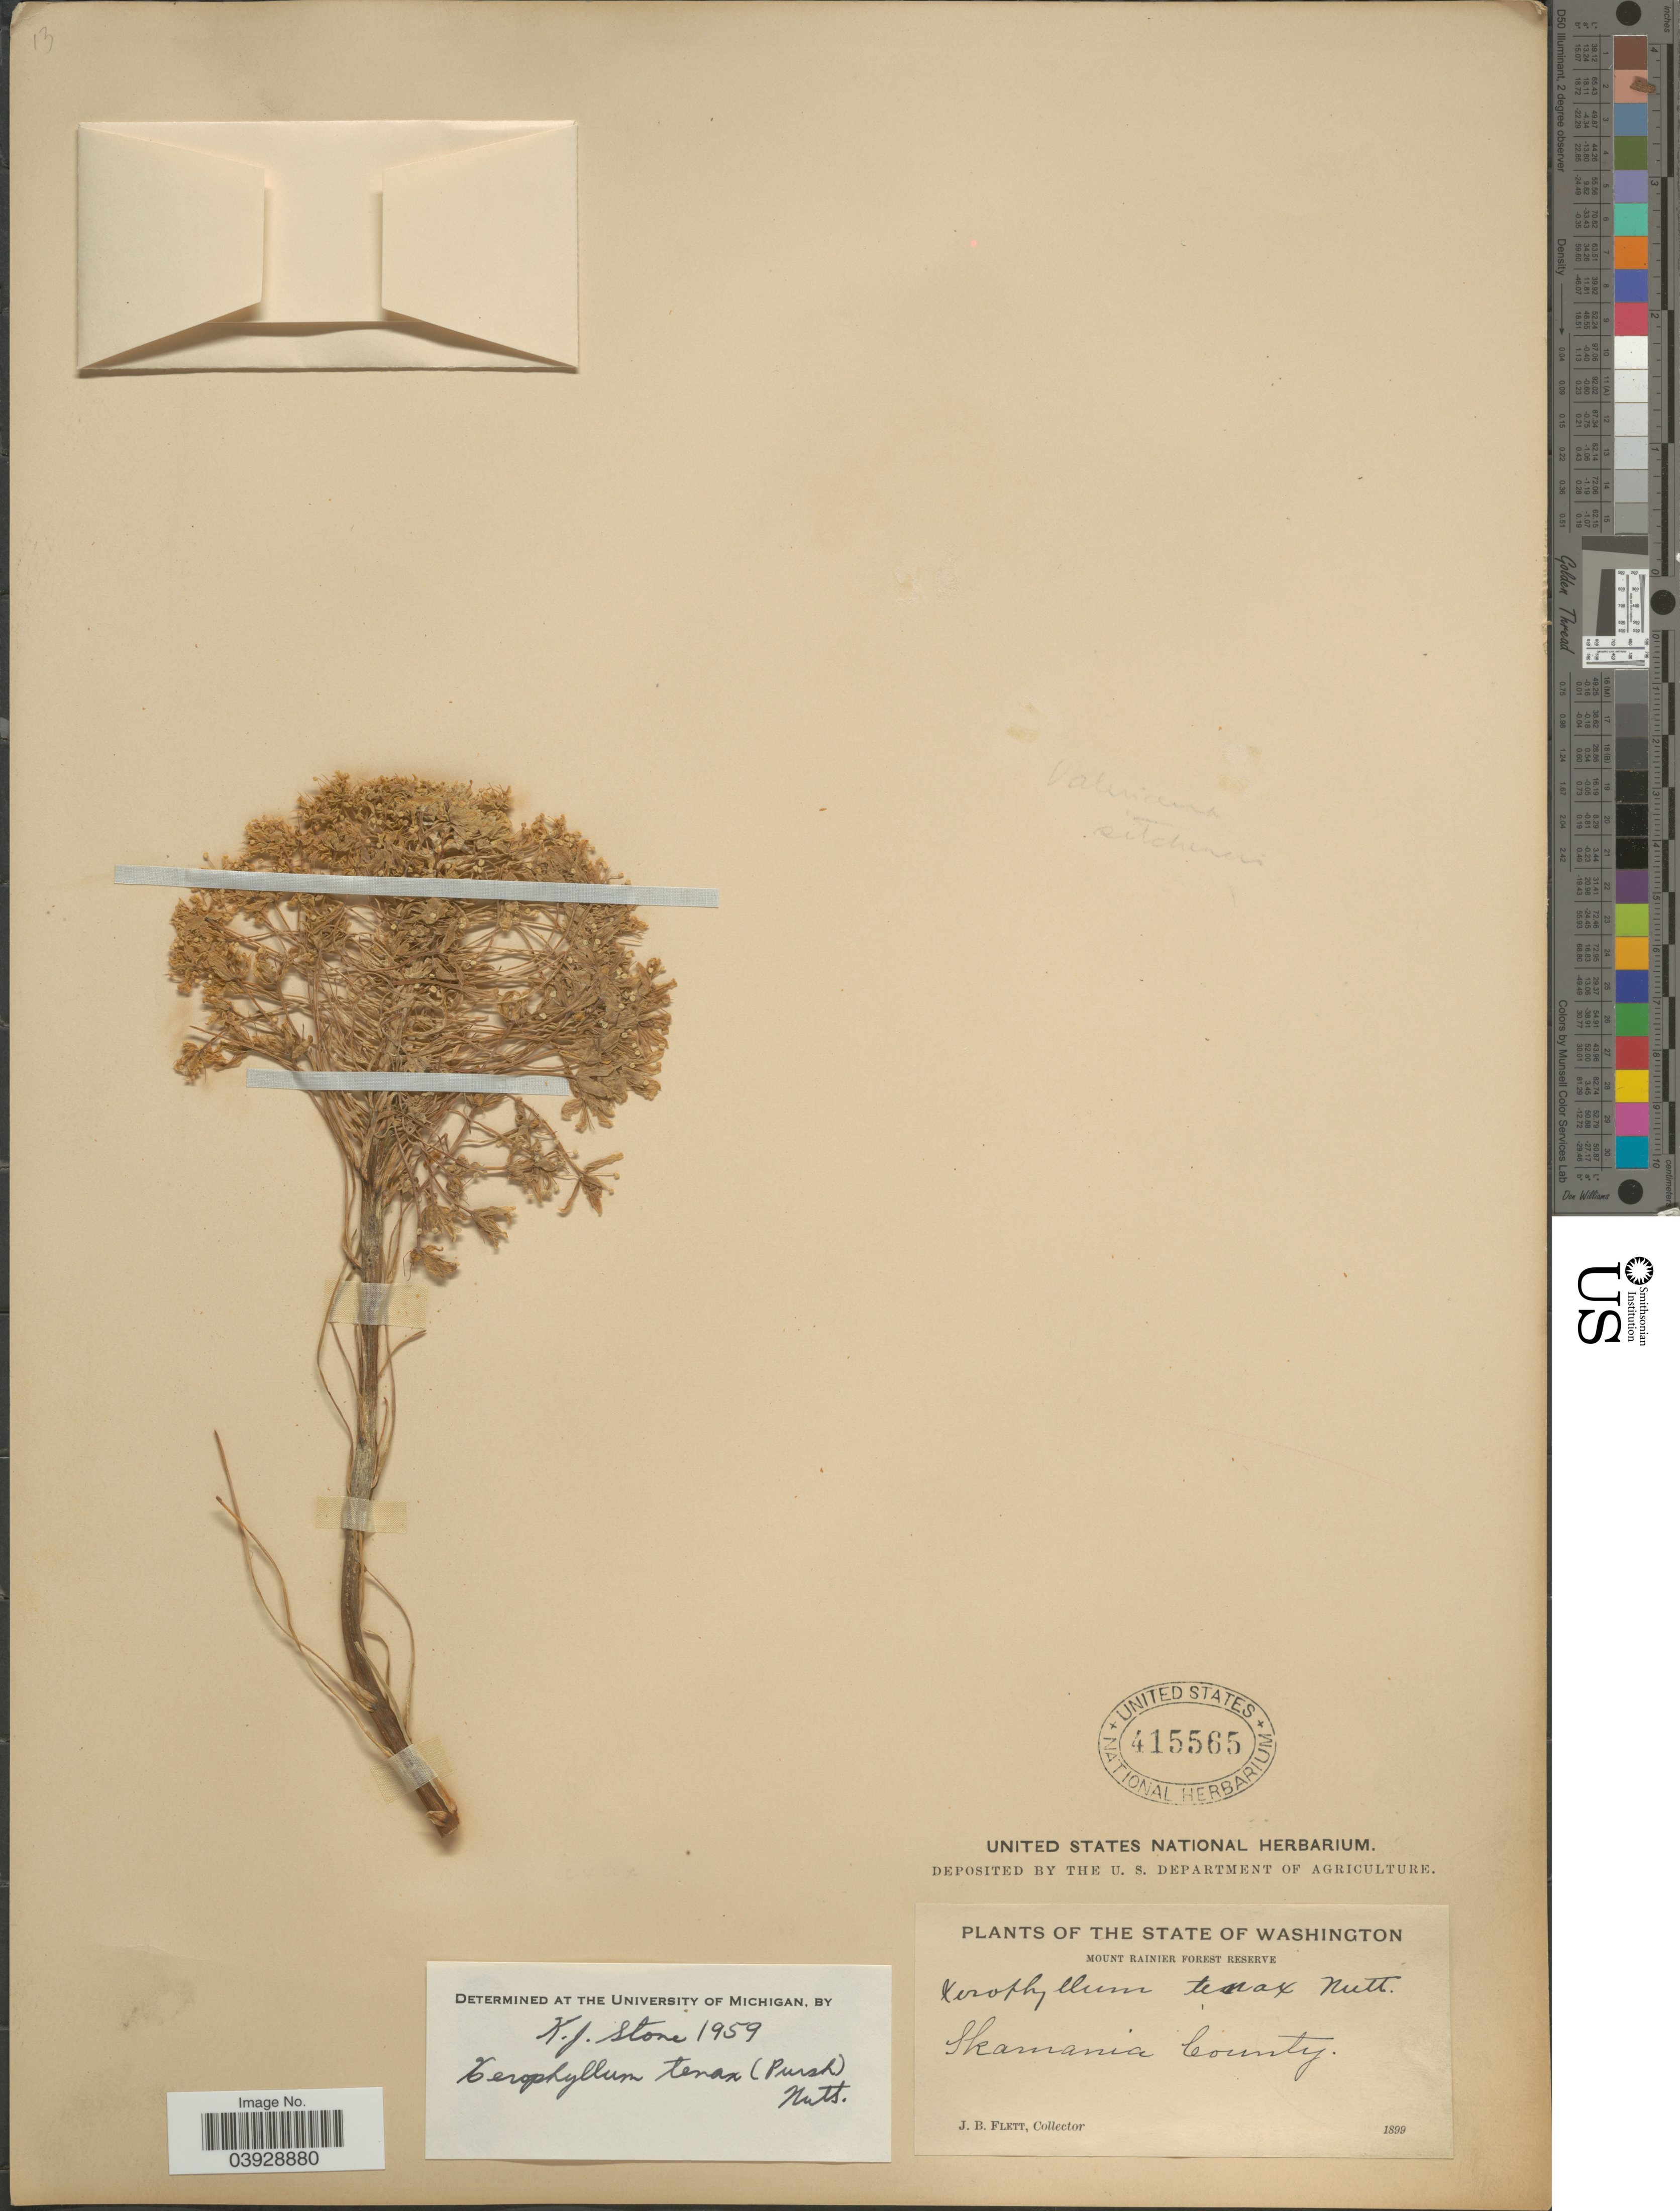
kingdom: Plantae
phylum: Tracheophyta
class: Liliopsida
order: Liliales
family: Melanthiaceae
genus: Xerophyllum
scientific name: Xerophyllum tenax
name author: (Pursh) Nutt.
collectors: J. Flett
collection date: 1899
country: United States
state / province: Washington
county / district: Skamania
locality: Mount Rainier Forest Reserve. Skamania County.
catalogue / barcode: US 415565